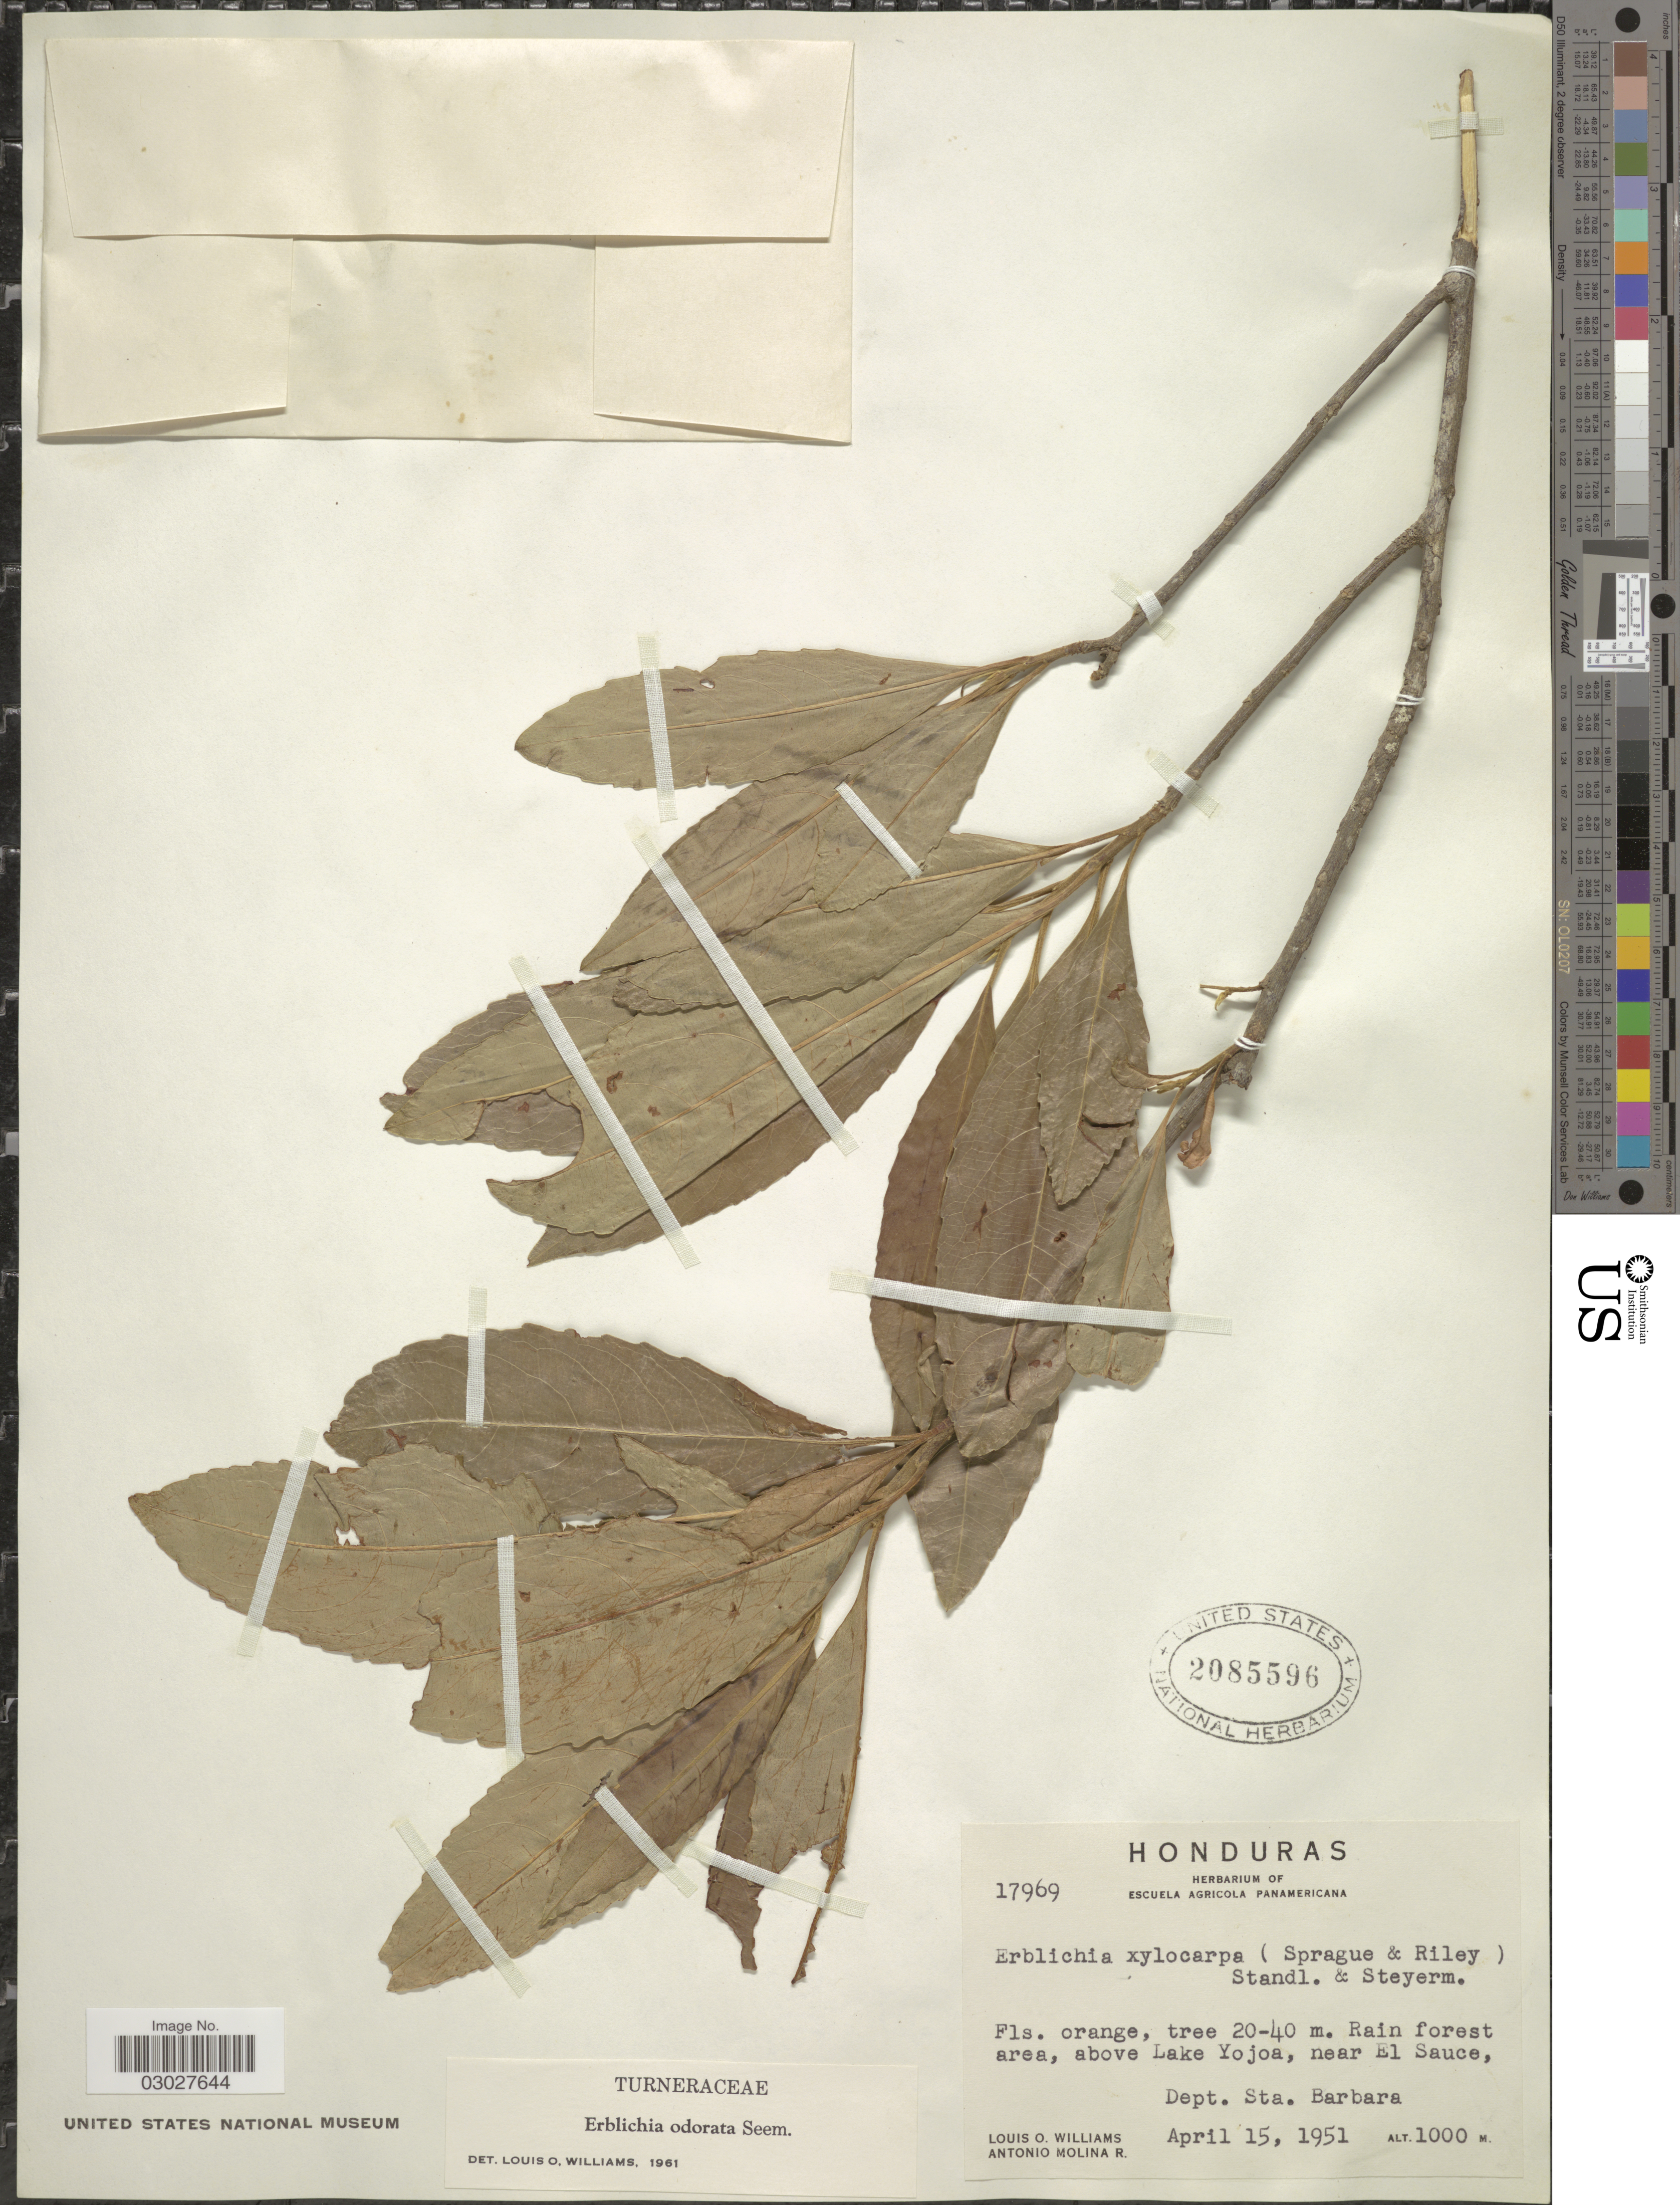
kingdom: Plantae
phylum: Tracheophyta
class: Magnoliopsida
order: Malpighiales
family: Turneraceae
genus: Erblichia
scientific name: Erblichia odorata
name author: Seem.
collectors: L. O. Williams & A. Molina R.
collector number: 17969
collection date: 1951-04-15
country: Honduras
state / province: Santa Bárbara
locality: Above Lake Yojoa, near El Sauce, Dept. Sta. Barbara.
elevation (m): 1000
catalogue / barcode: US 2085596